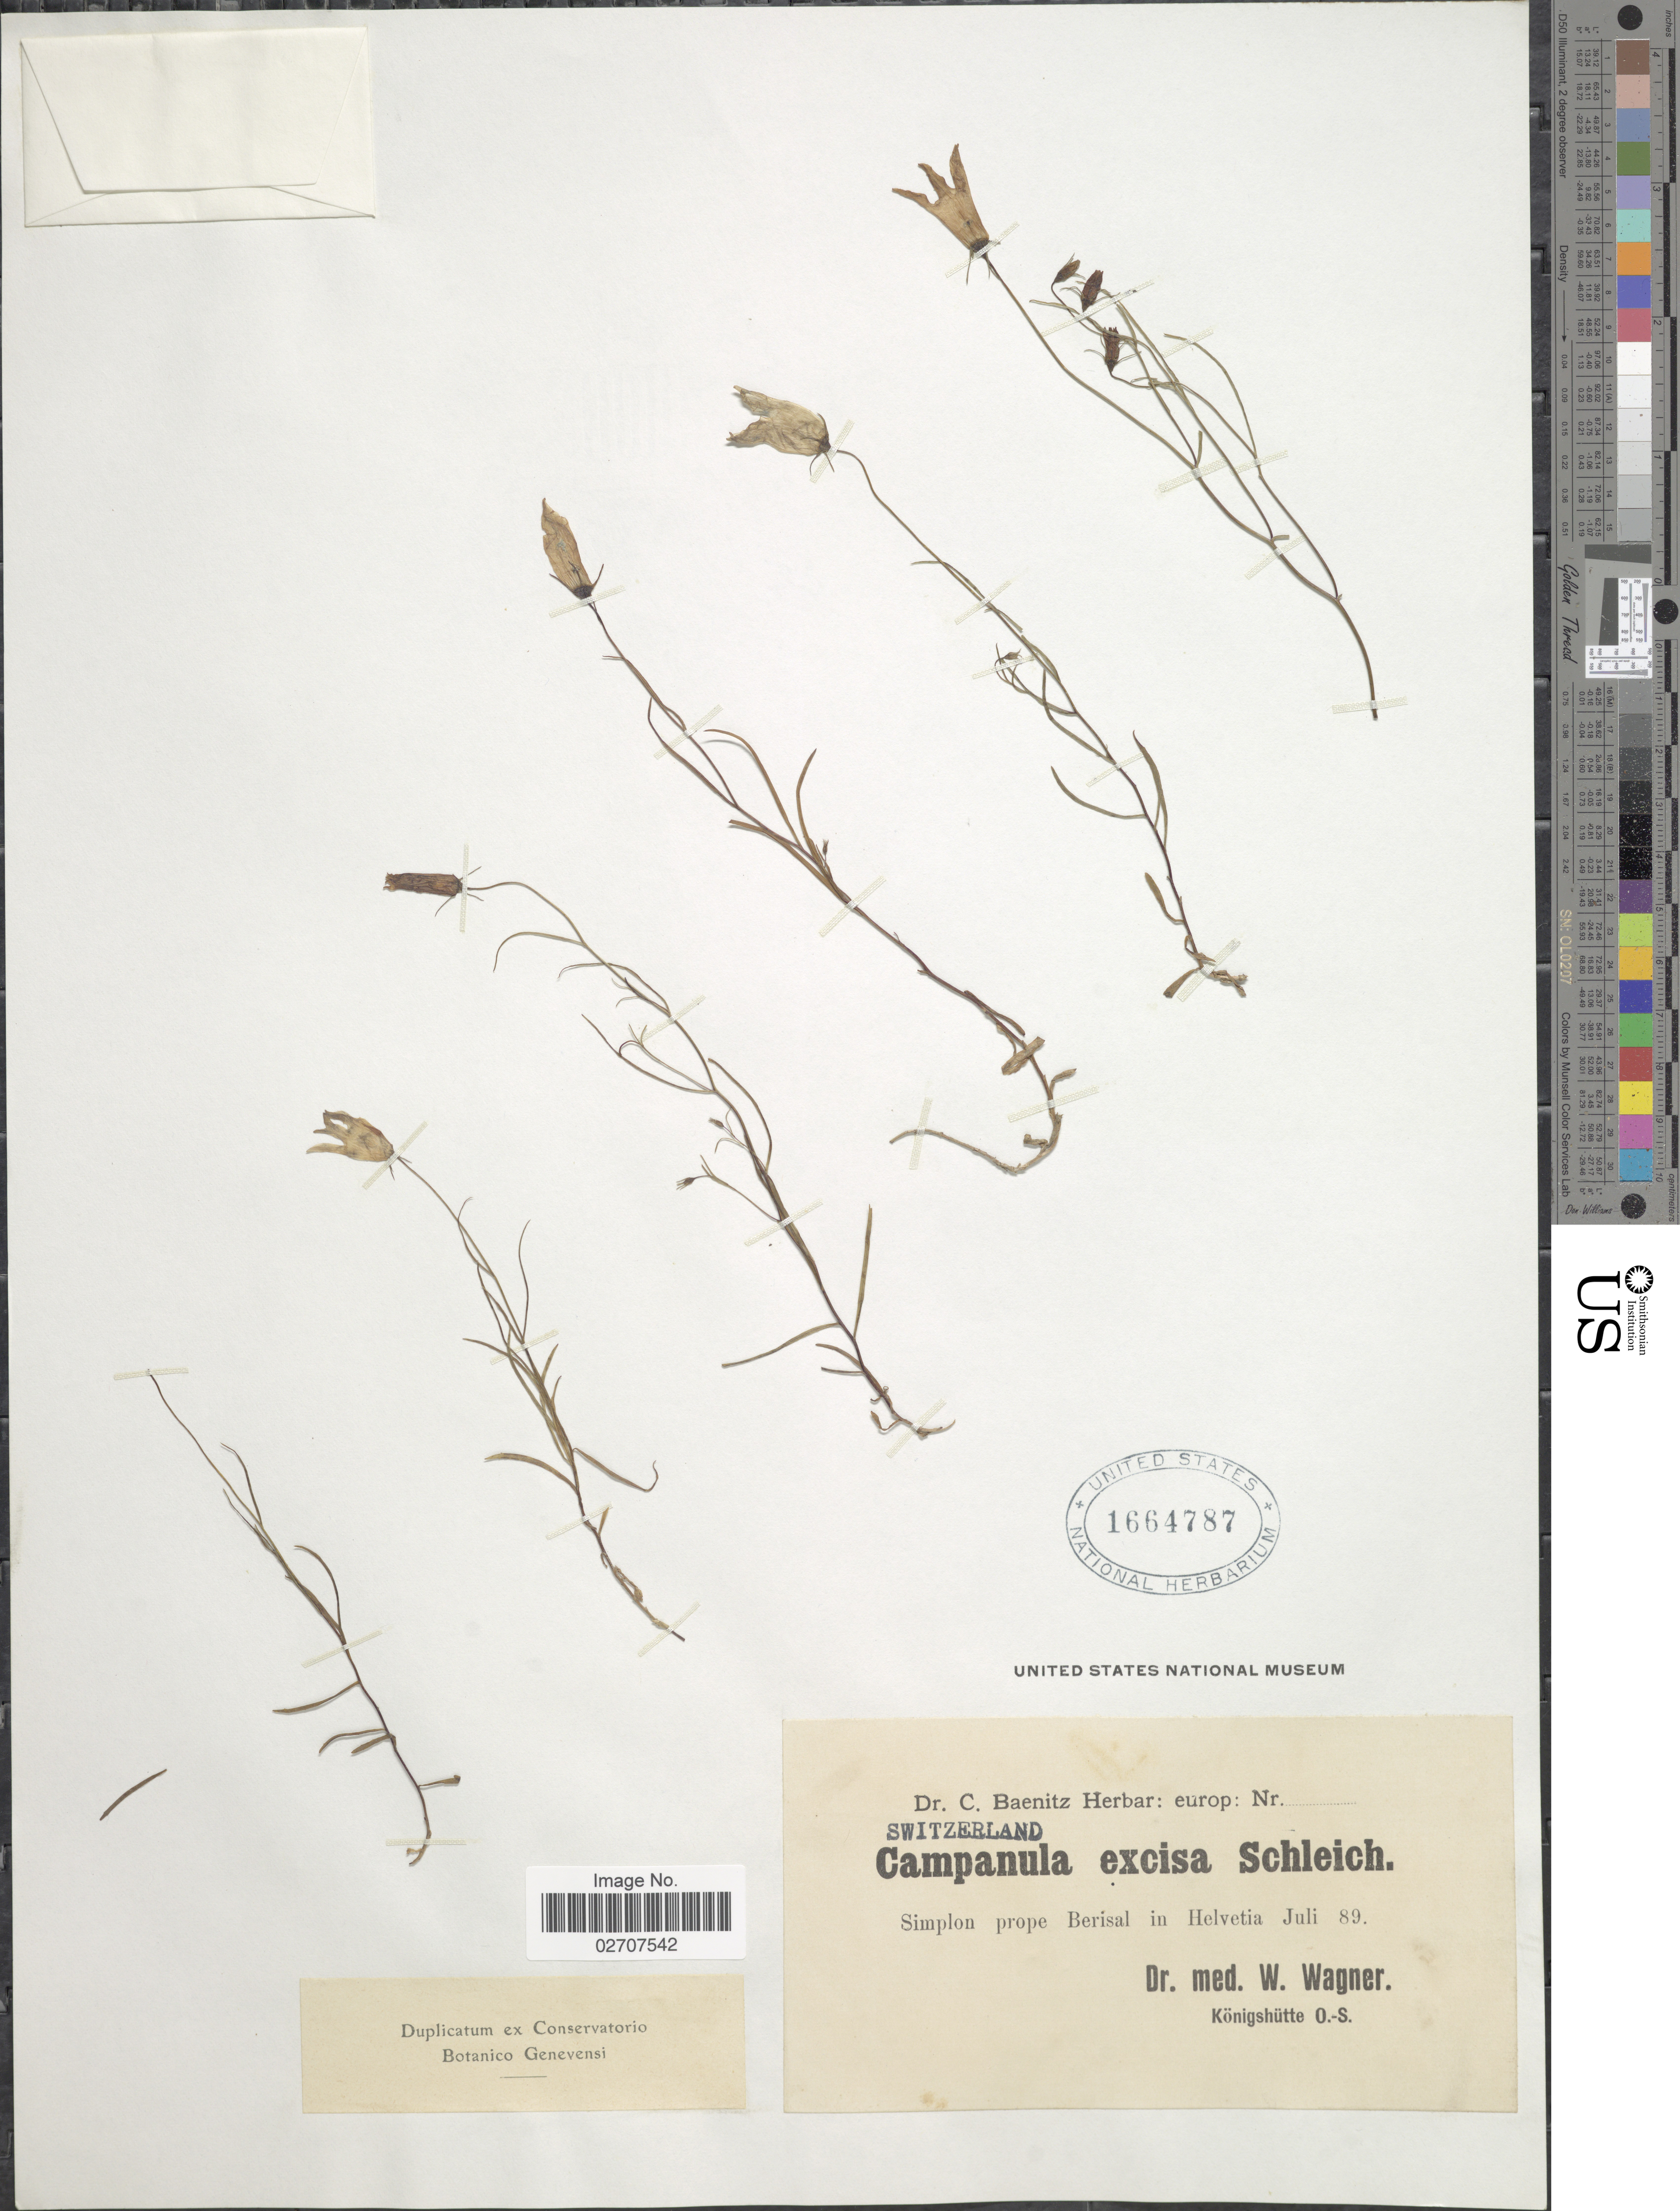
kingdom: Plantae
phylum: Tracheophyta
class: Magnoliopsida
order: Asterales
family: Campanulaceae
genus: Campanula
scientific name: Campanula excisa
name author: Schleich.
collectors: W. Wagner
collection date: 1889-07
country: Switzerland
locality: Simplon prope Berisal in Helvetia.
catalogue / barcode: US 1664787